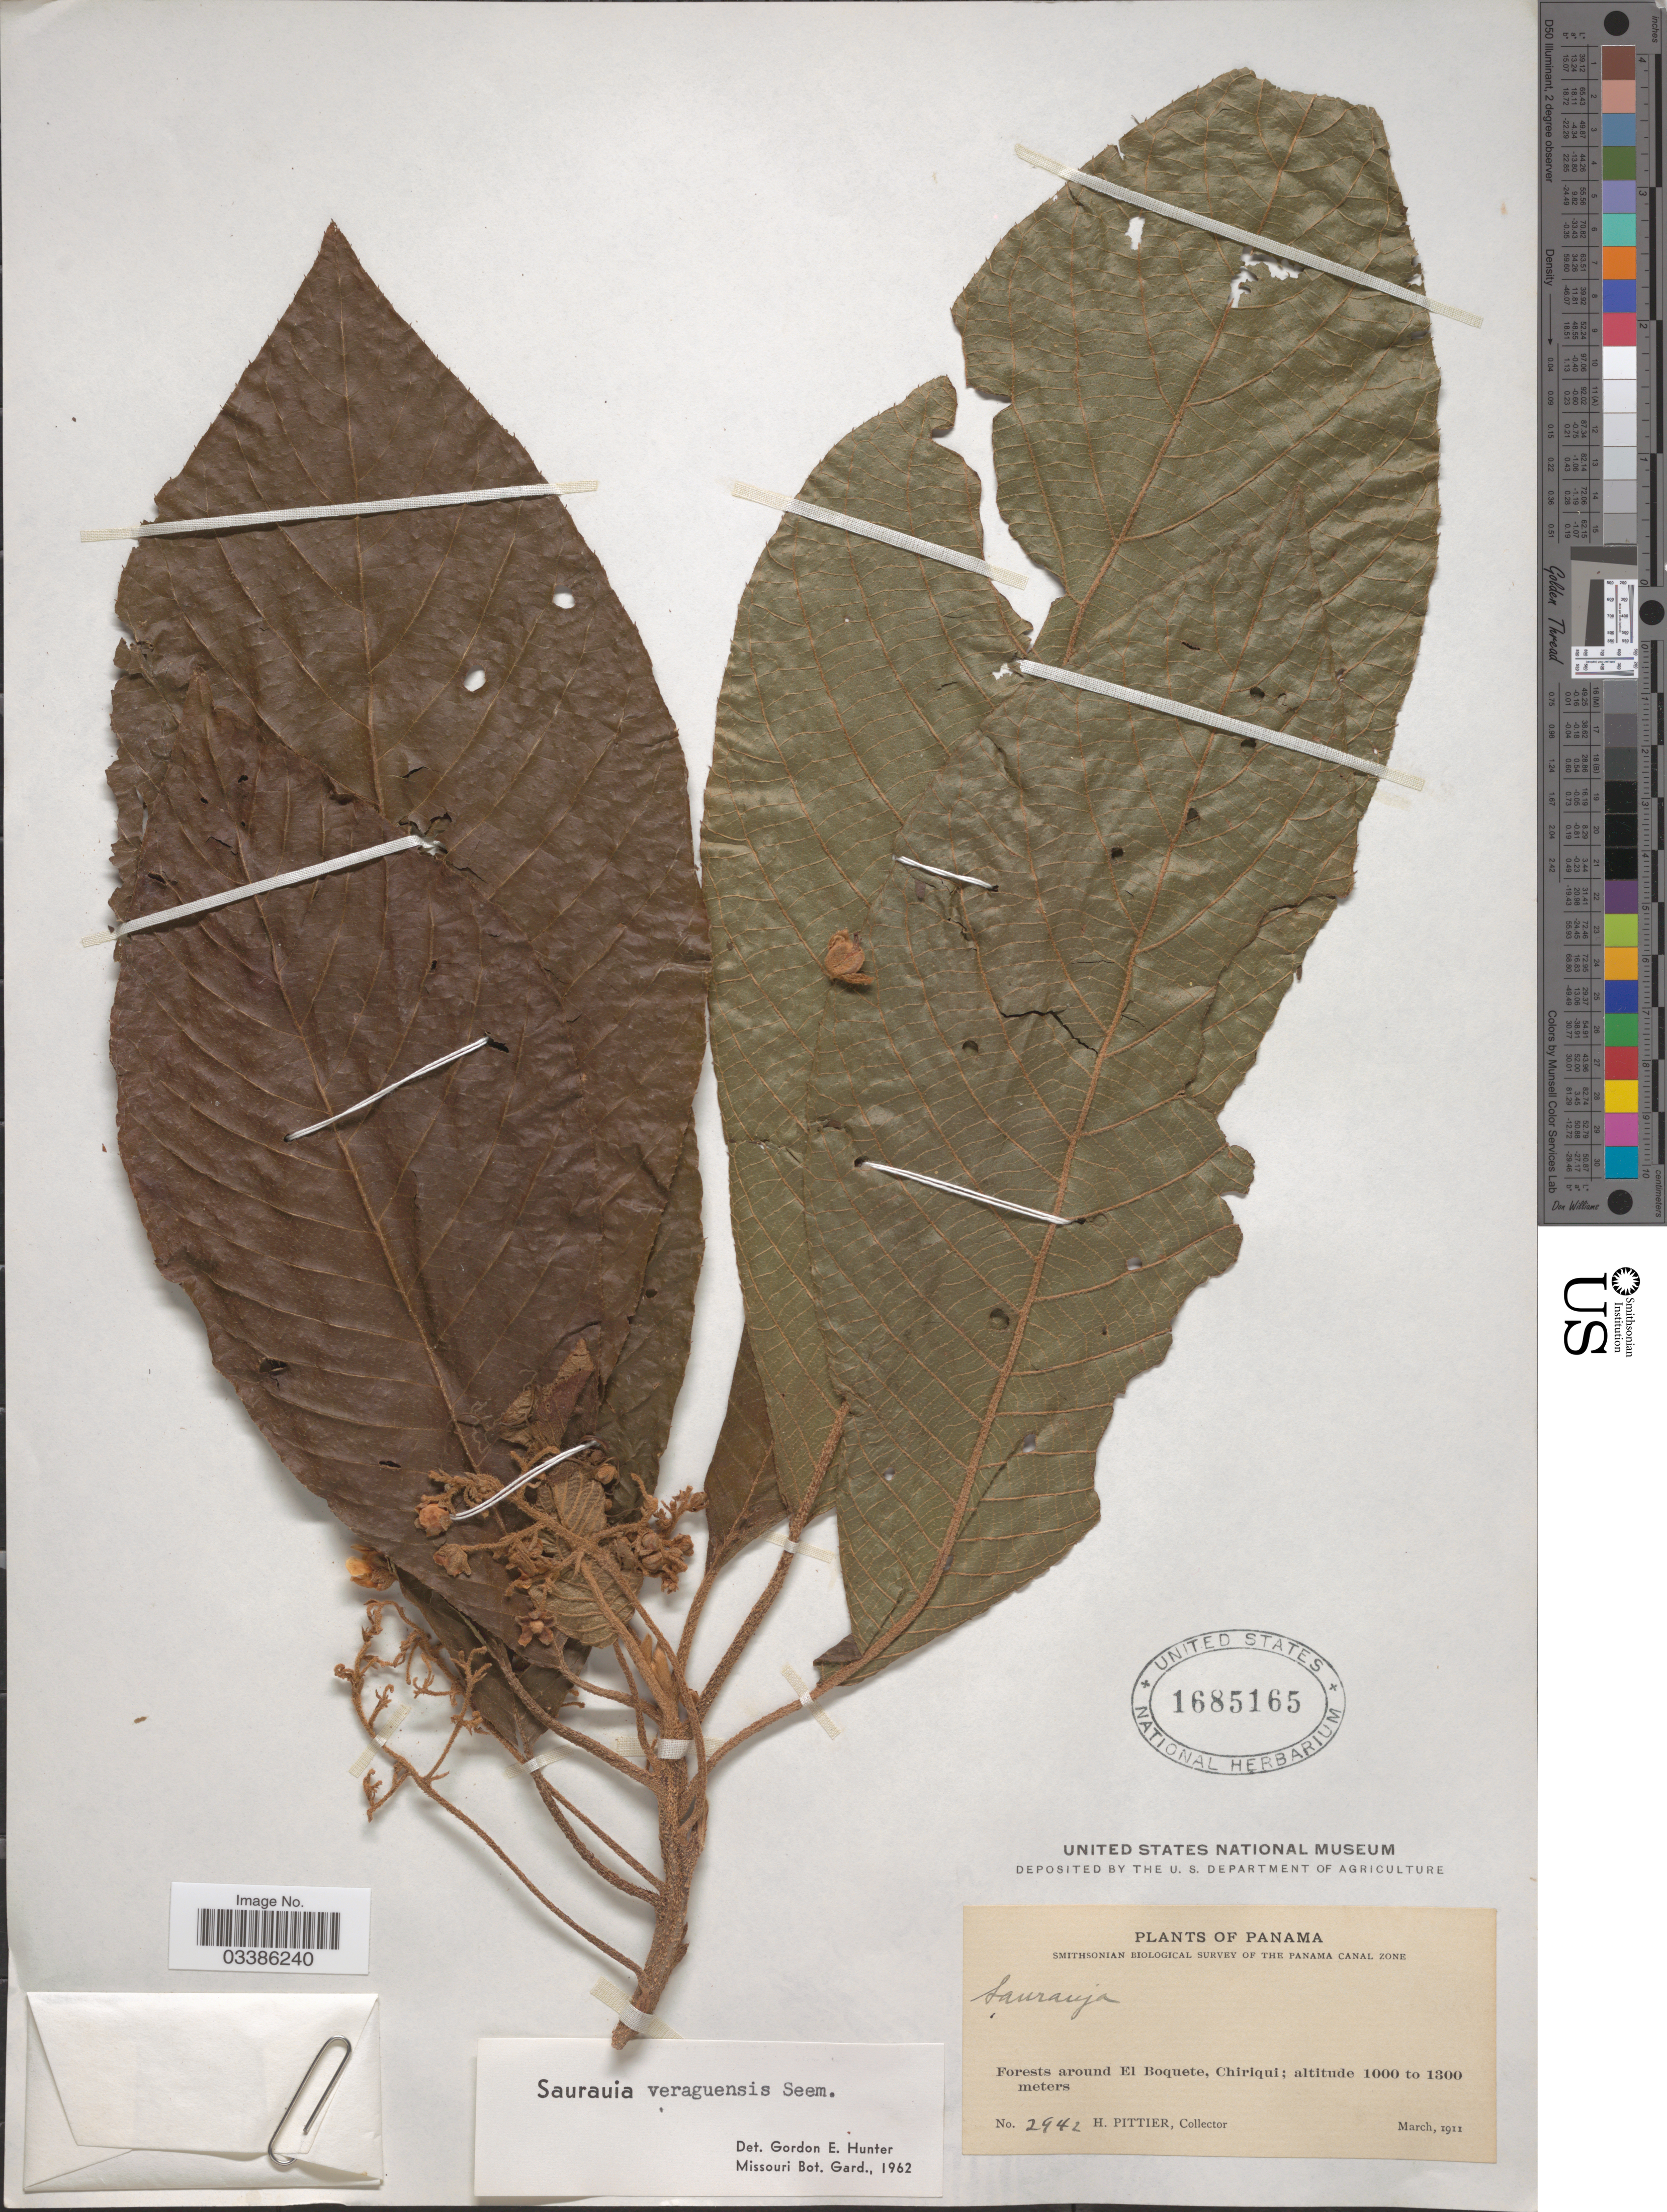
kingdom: Plantae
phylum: Tracheophyta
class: Magnoliopsida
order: Ericales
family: Actinidiaceae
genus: Saurauia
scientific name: Saurauia veraguasensis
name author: Seem.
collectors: H. F. Pittier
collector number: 2942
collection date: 1911-03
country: Panama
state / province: Chiriqui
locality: Forests around El Boquete.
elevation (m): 1000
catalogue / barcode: US 1685165